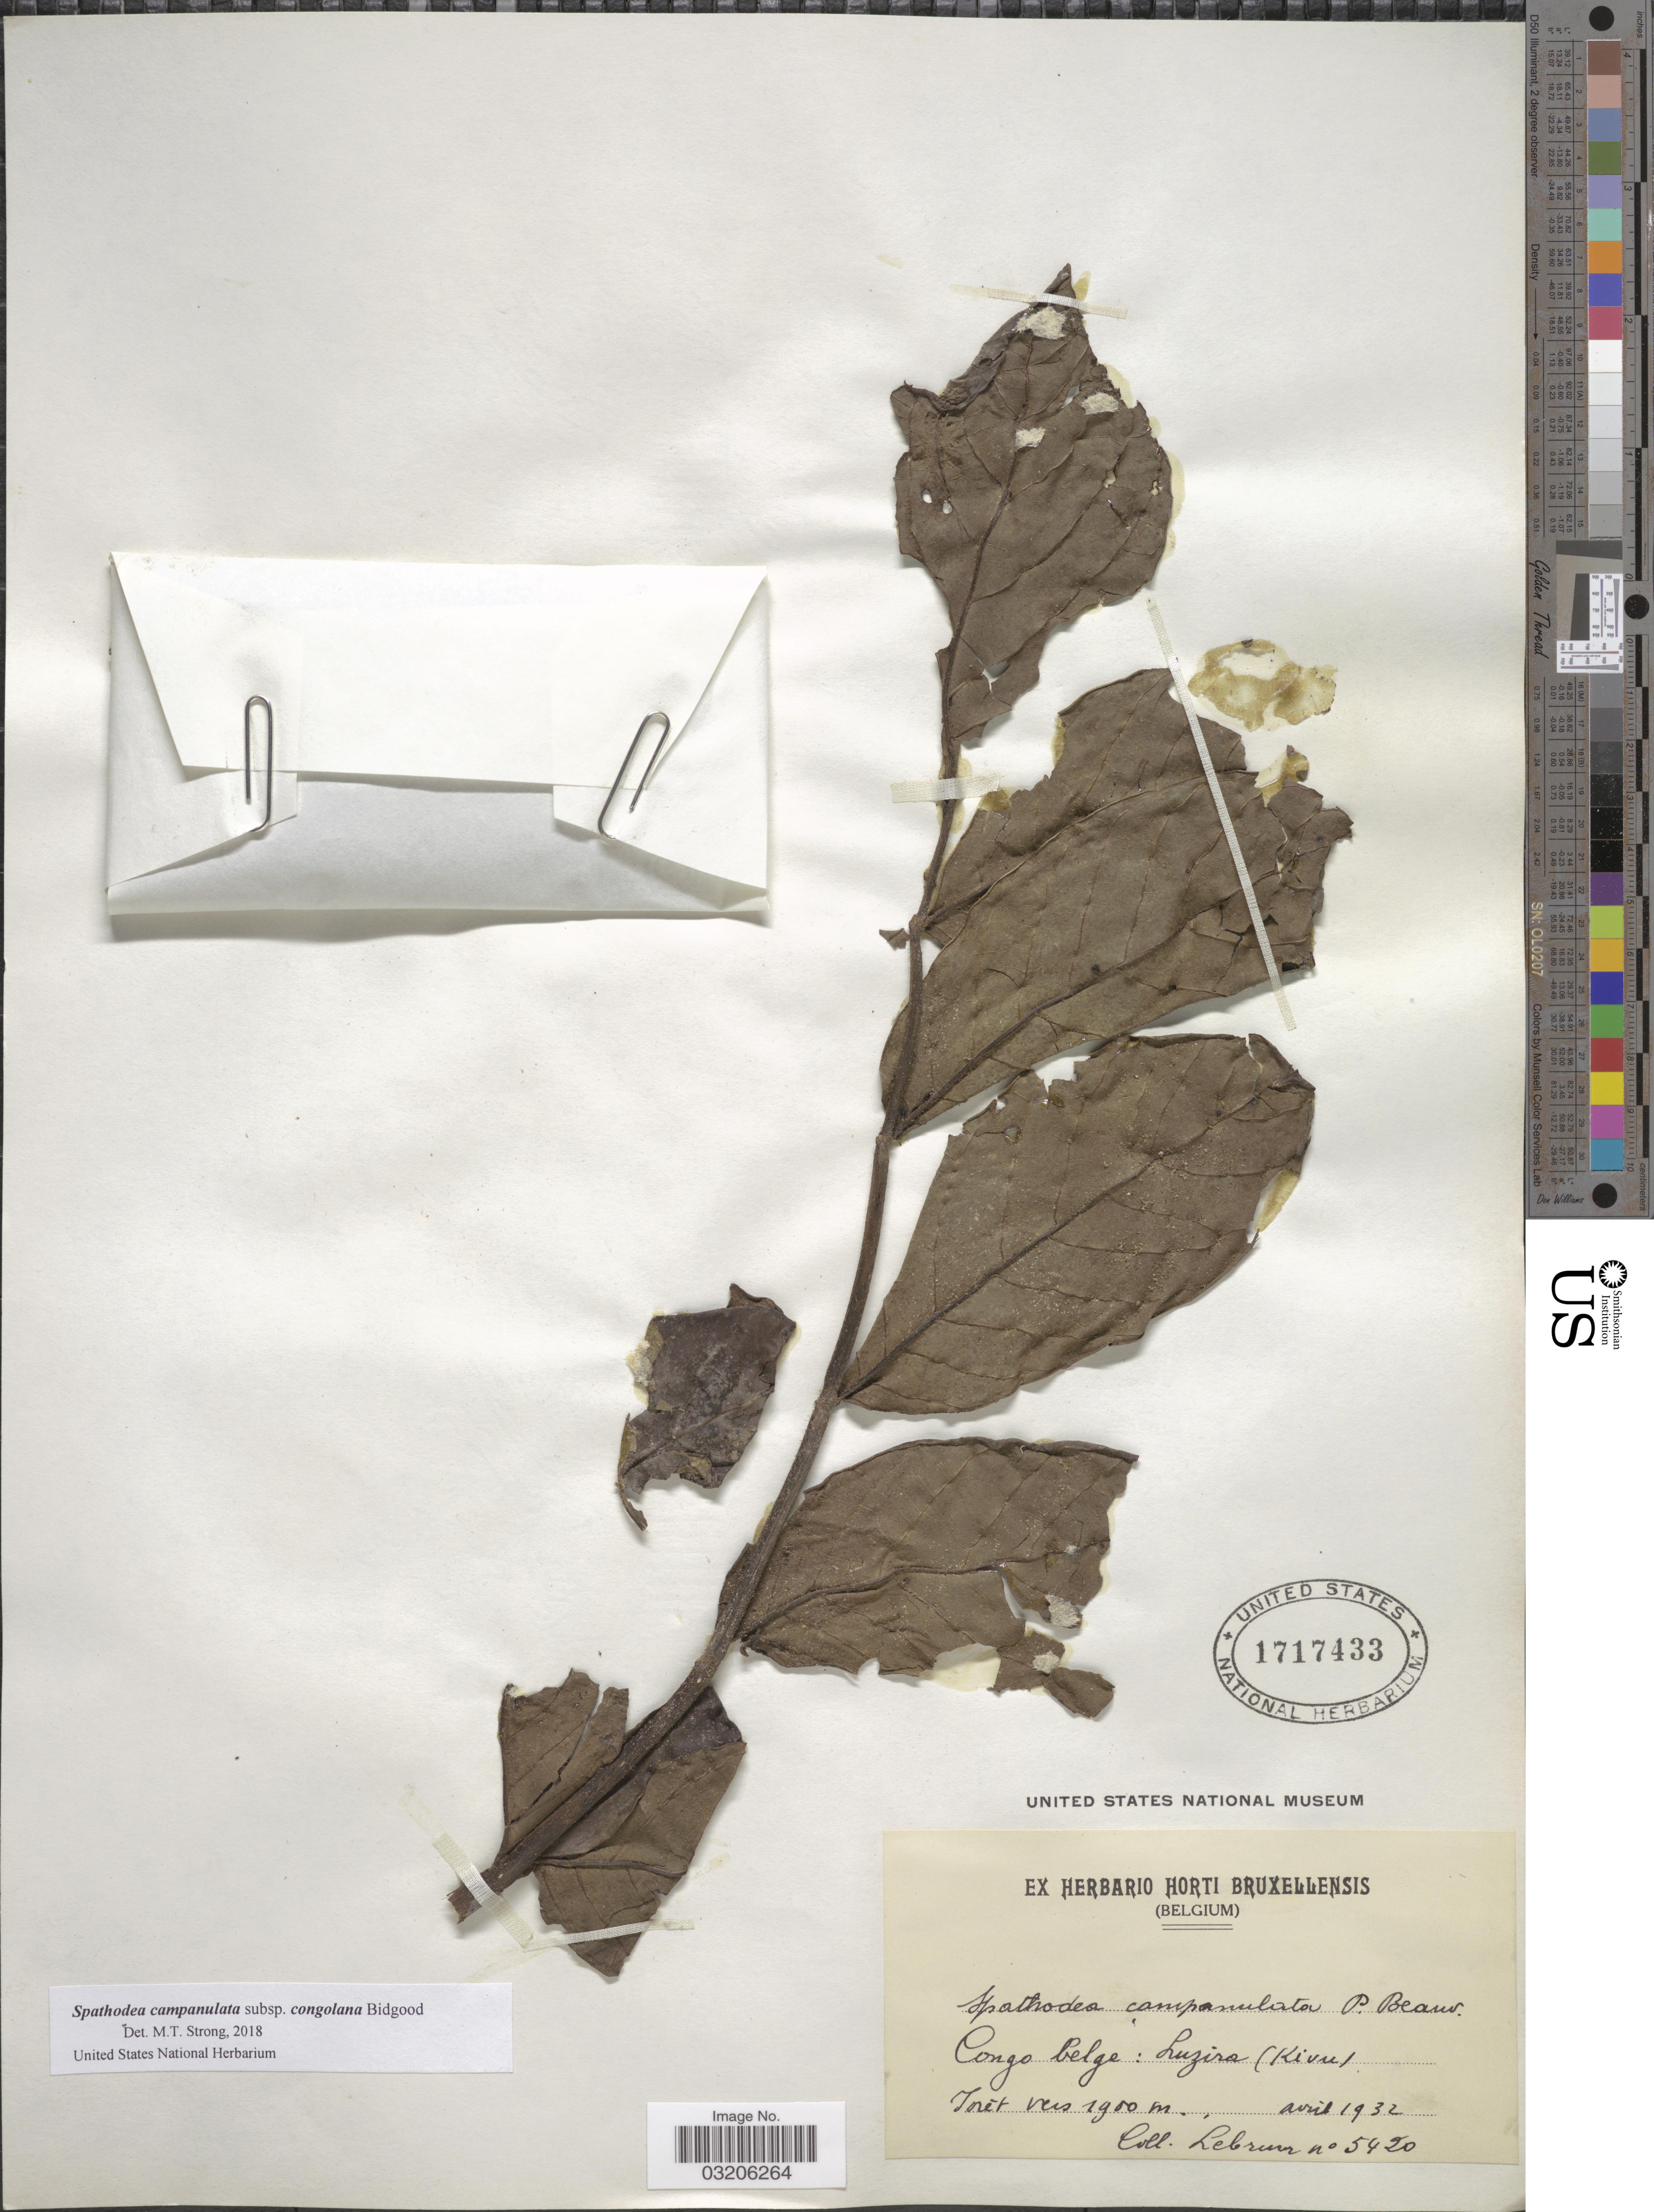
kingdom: Plantae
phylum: Tracheophyta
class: Magnoliopsida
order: Lamiales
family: Bignoniaceae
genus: Spathodea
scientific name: Spathodea campanulata subsp. congolana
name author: Bidgood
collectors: J.A. Lebrun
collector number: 5420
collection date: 1932-04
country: Congo, Democratic Republic of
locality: Congo Belge: Luzira (Kivu).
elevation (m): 1900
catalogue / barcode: US 1717433